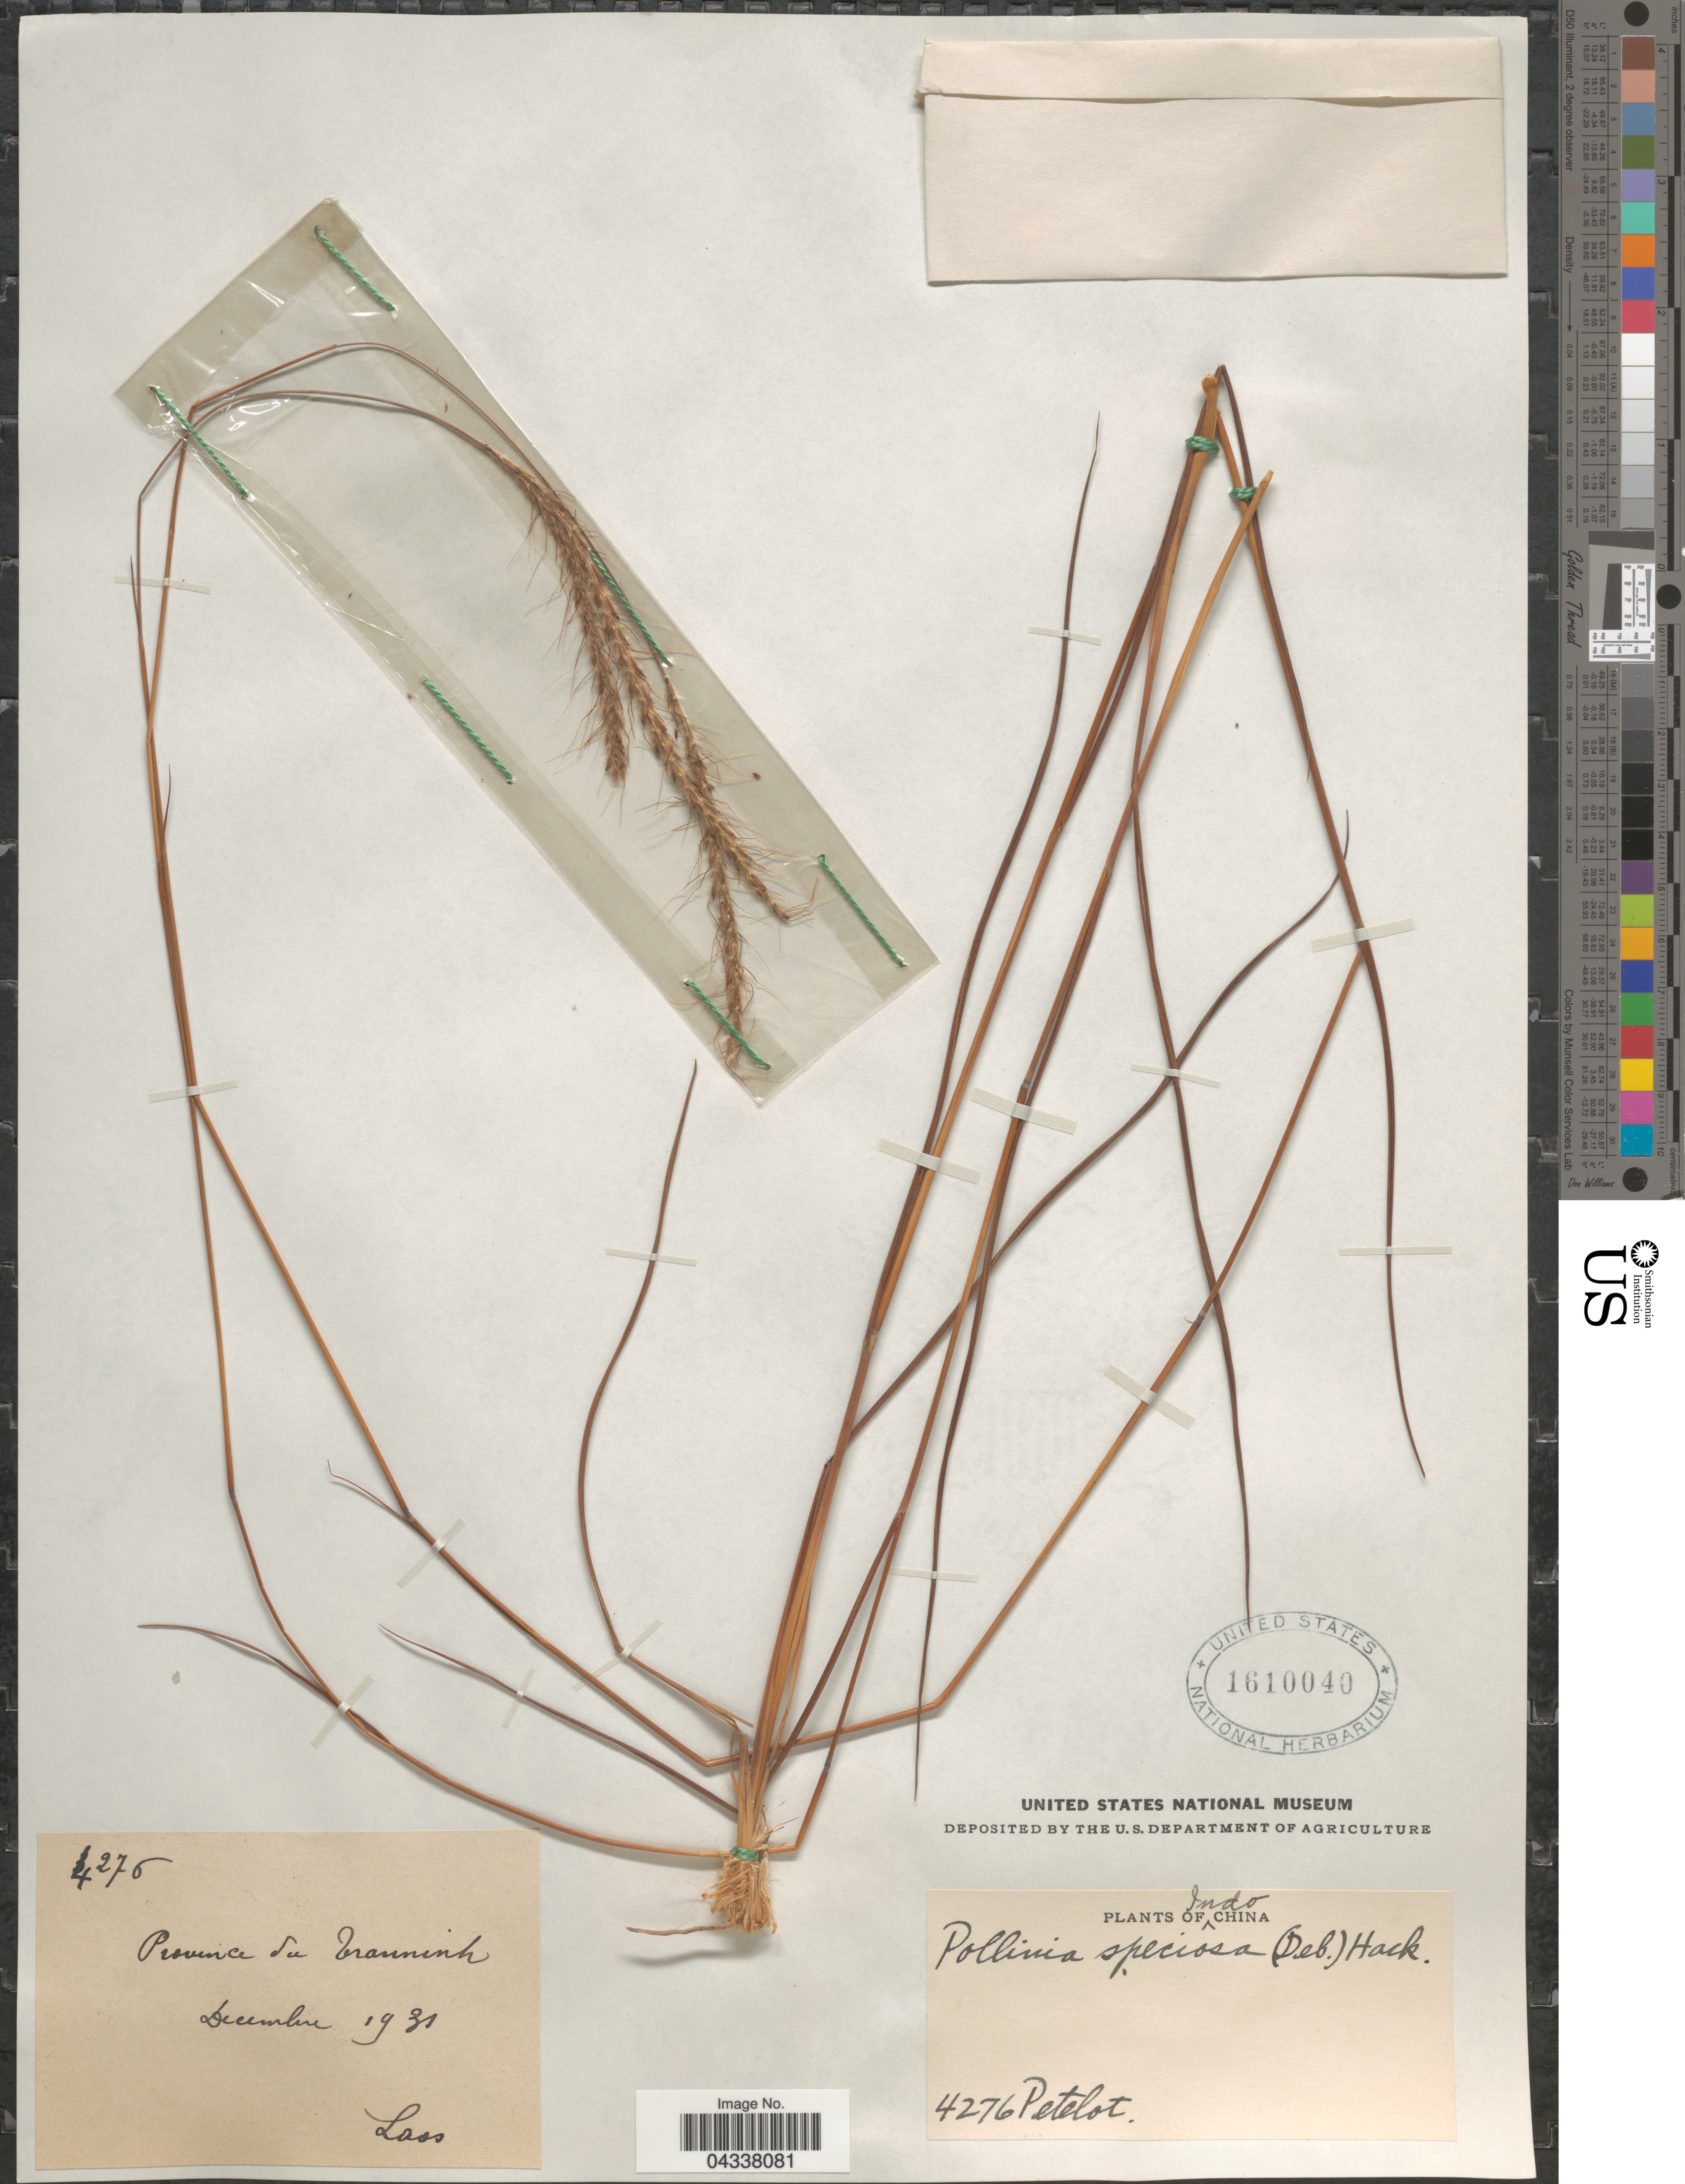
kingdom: Plantae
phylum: Tracheophyta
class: Liliopsida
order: Poales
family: Poaceae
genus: Pseudopogonatherum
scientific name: Pseudopogonatherum speciosum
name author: (Debeaux) Ohwi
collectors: Pételot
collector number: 4276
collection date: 1931-12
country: Laos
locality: Indo-China. Province du Tranninh. Laos.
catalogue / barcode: US 1610040